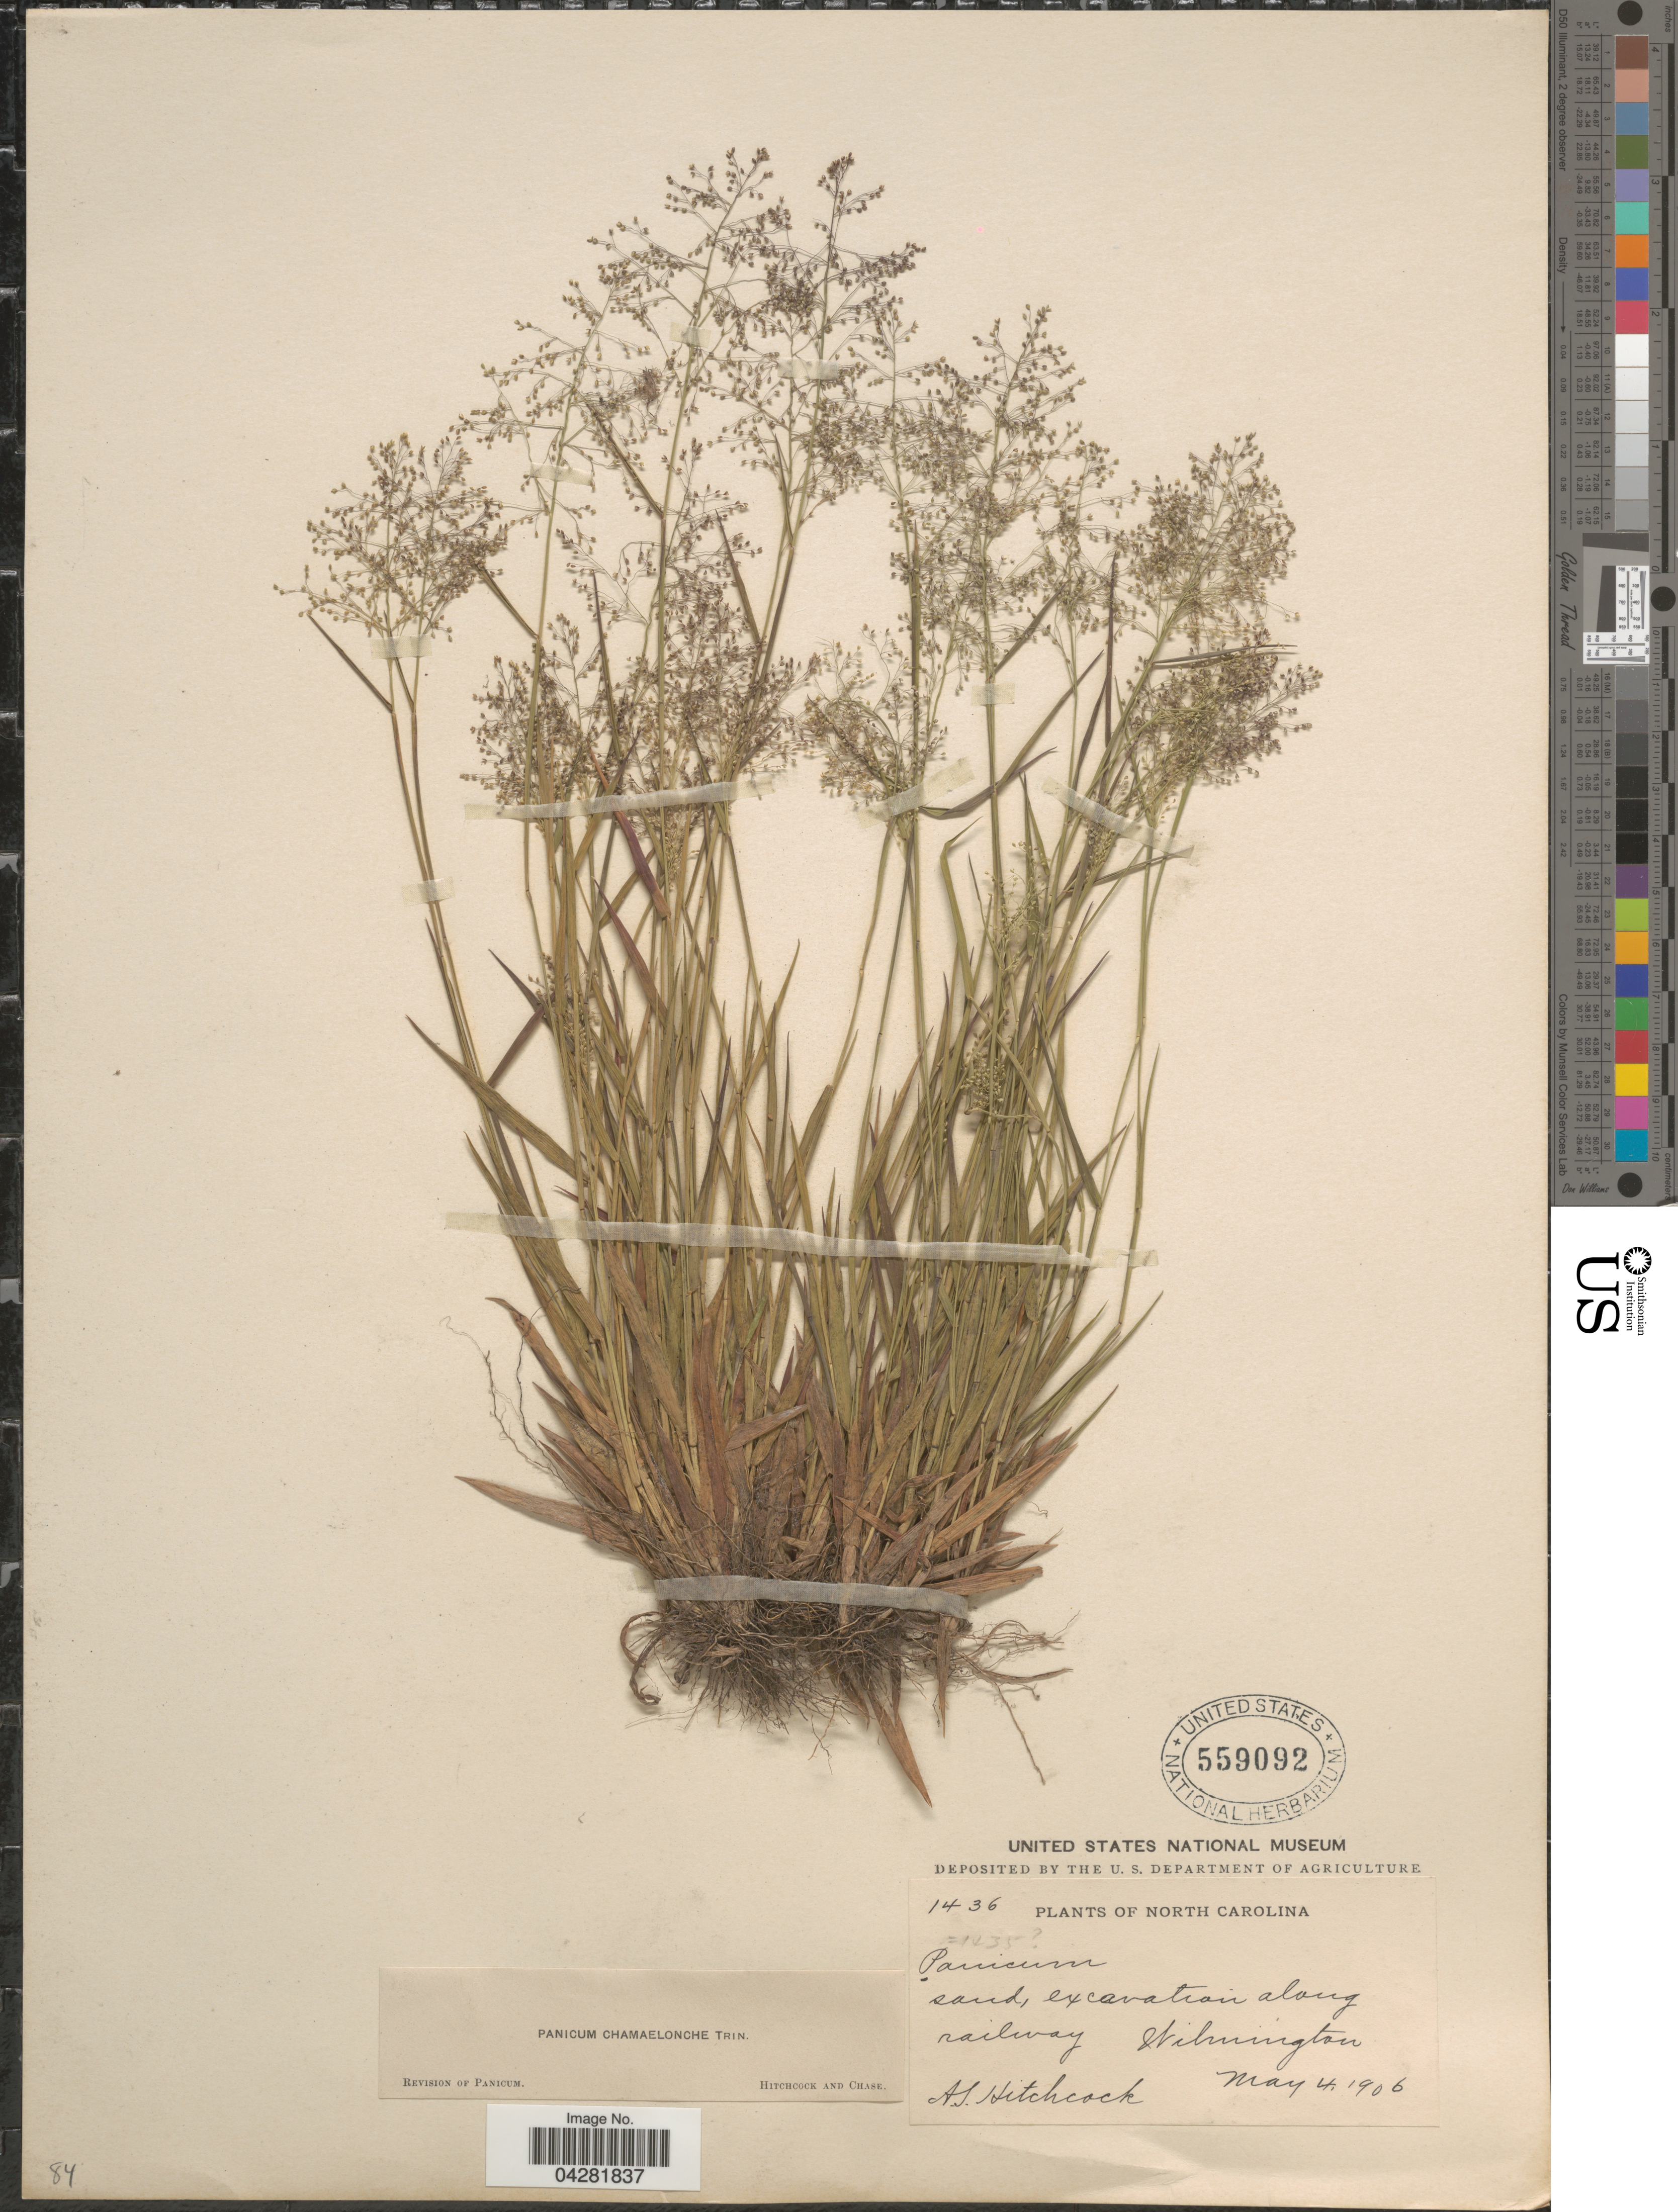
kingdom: Plantae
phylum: Tracheophyta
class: Liliopsida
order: Poales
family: Poaceae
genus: Dichanthelium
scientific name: Dichanthelium ensifolium var. ensifolium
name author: (Baldwin ex Elliot) Gould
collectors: A. S. Hitchcock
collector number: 1436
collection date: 1906-05-04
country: United States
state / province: North Carolina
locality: Wilmington.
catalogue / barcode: US 559092